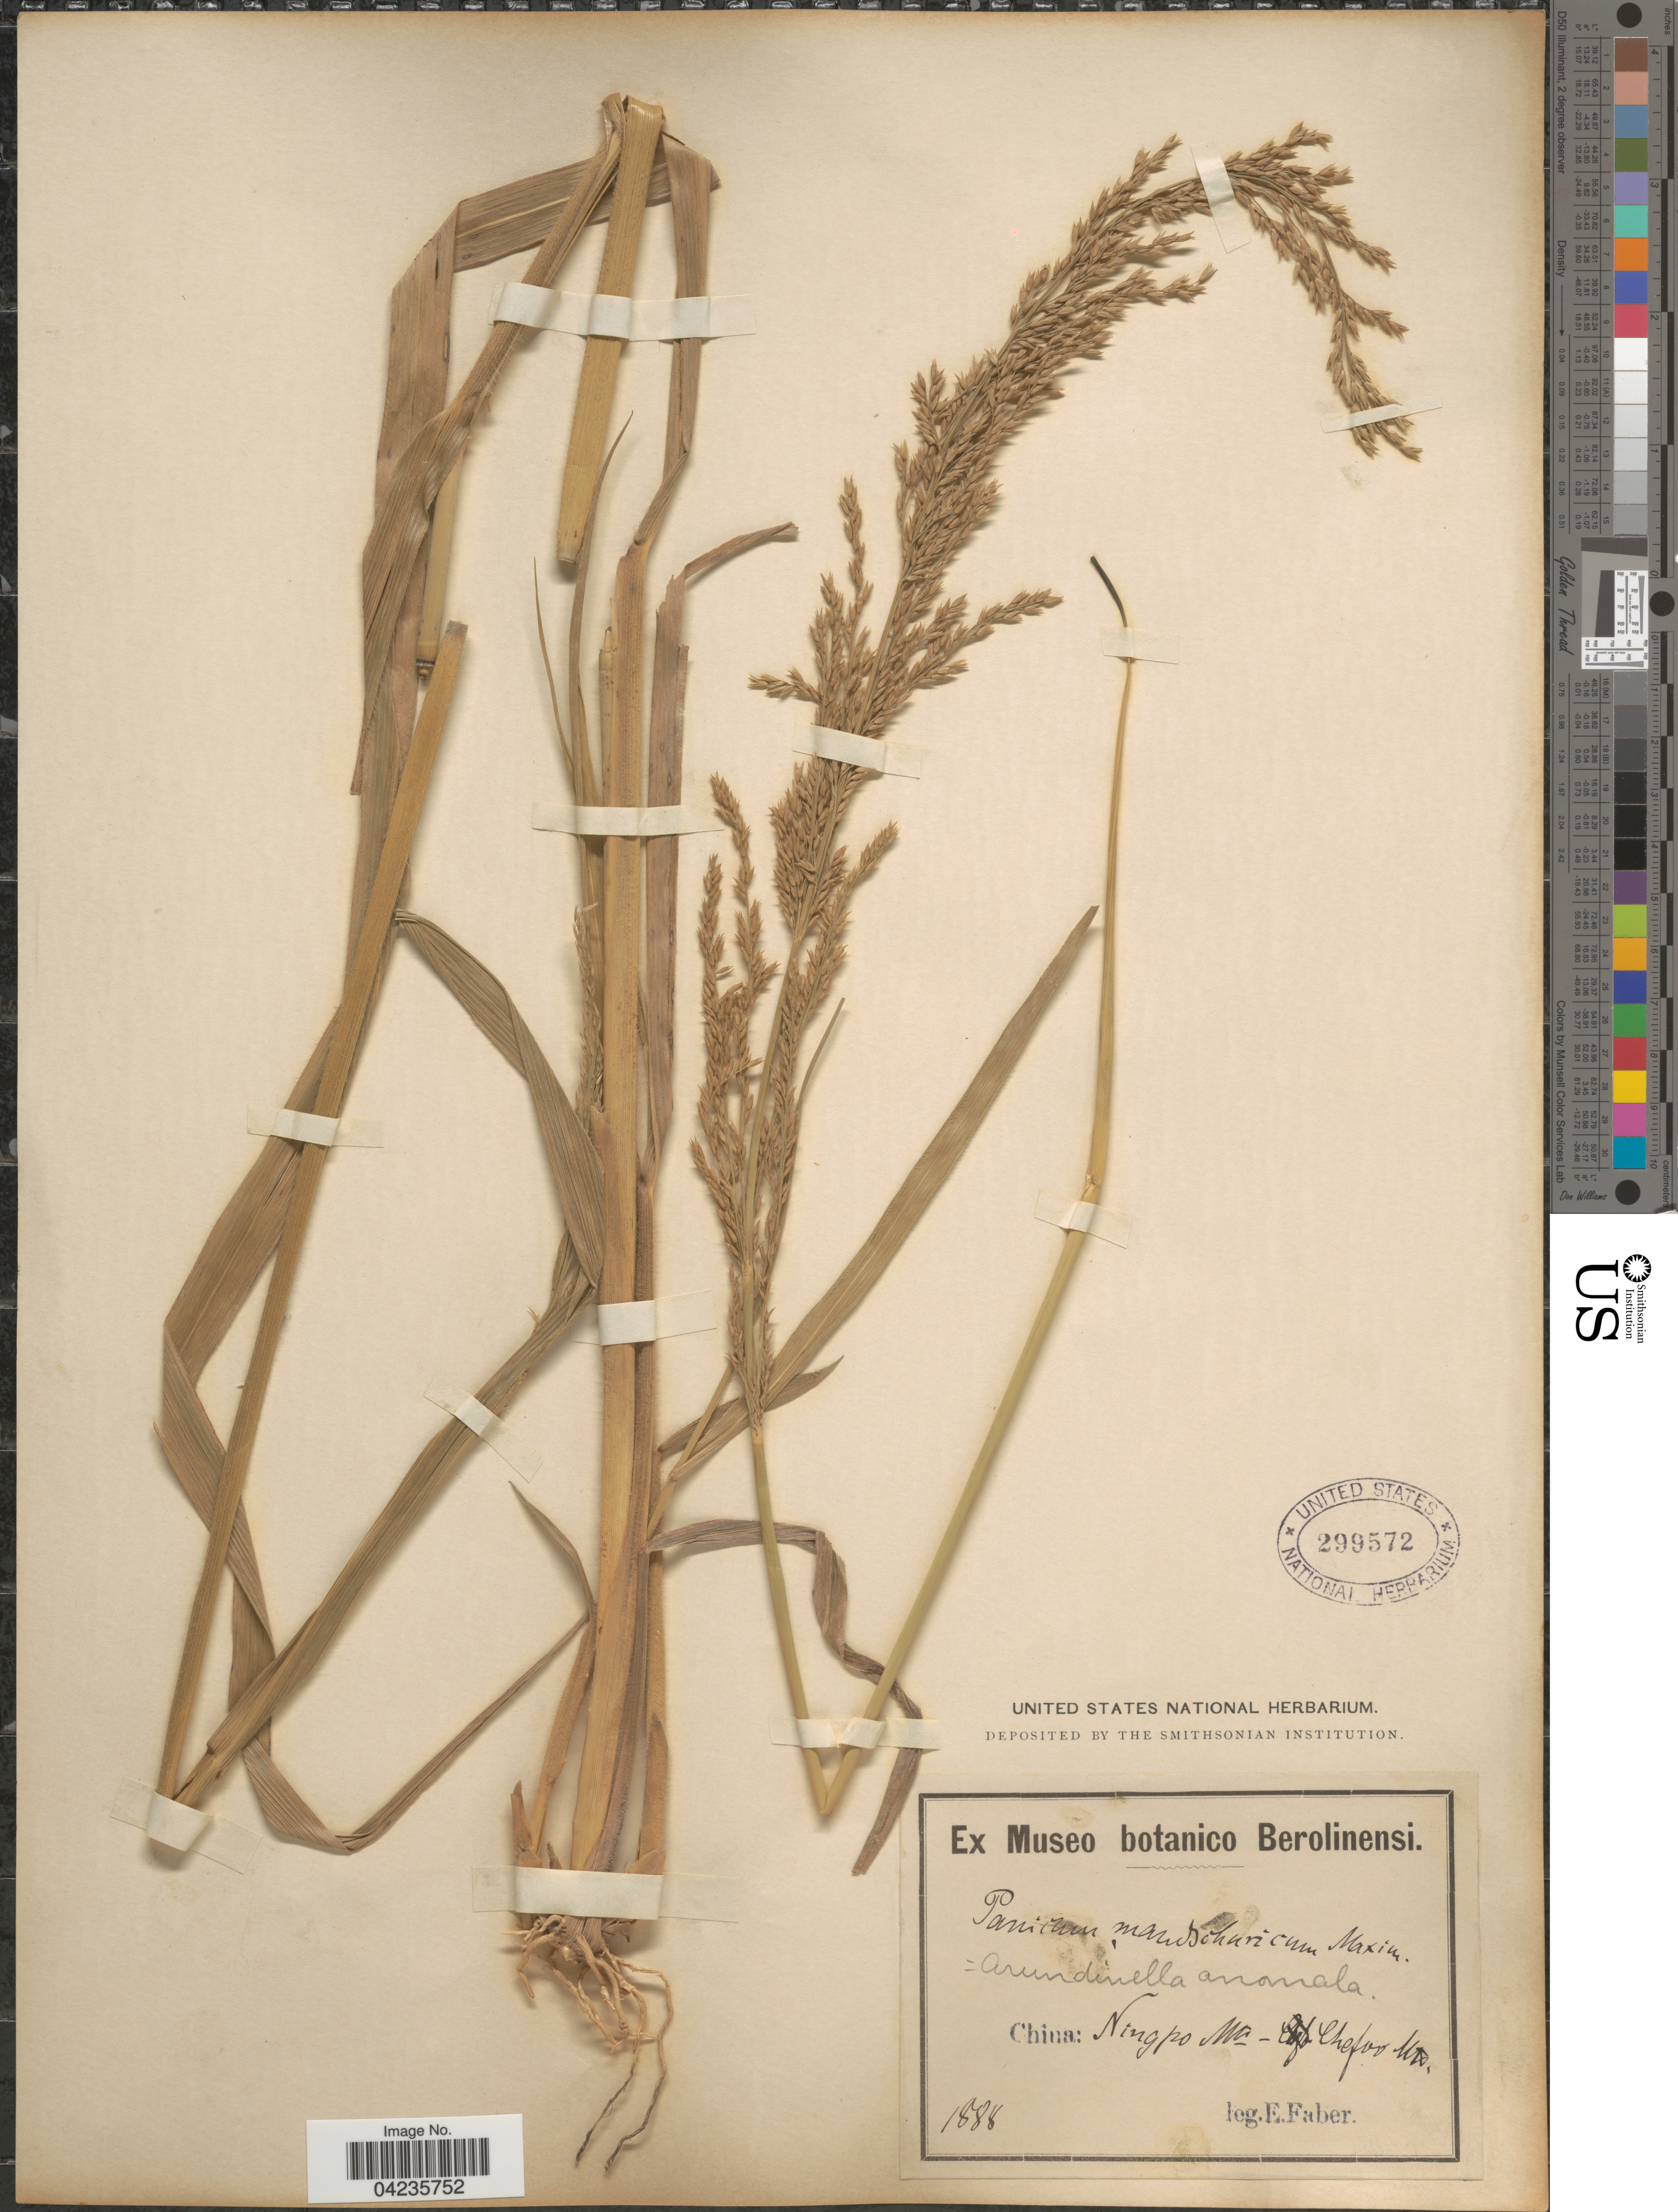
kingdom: Plantae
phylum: Tracheophyta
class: Liliopsida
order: Poales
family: Poaceae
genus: Arundinella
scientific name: Arundinella hirta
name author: (Thunb.) Tanaka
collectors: E. Faber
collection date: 1888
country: China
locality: Ningpo Mts - Chefoo Mts.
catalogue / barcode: US 299572